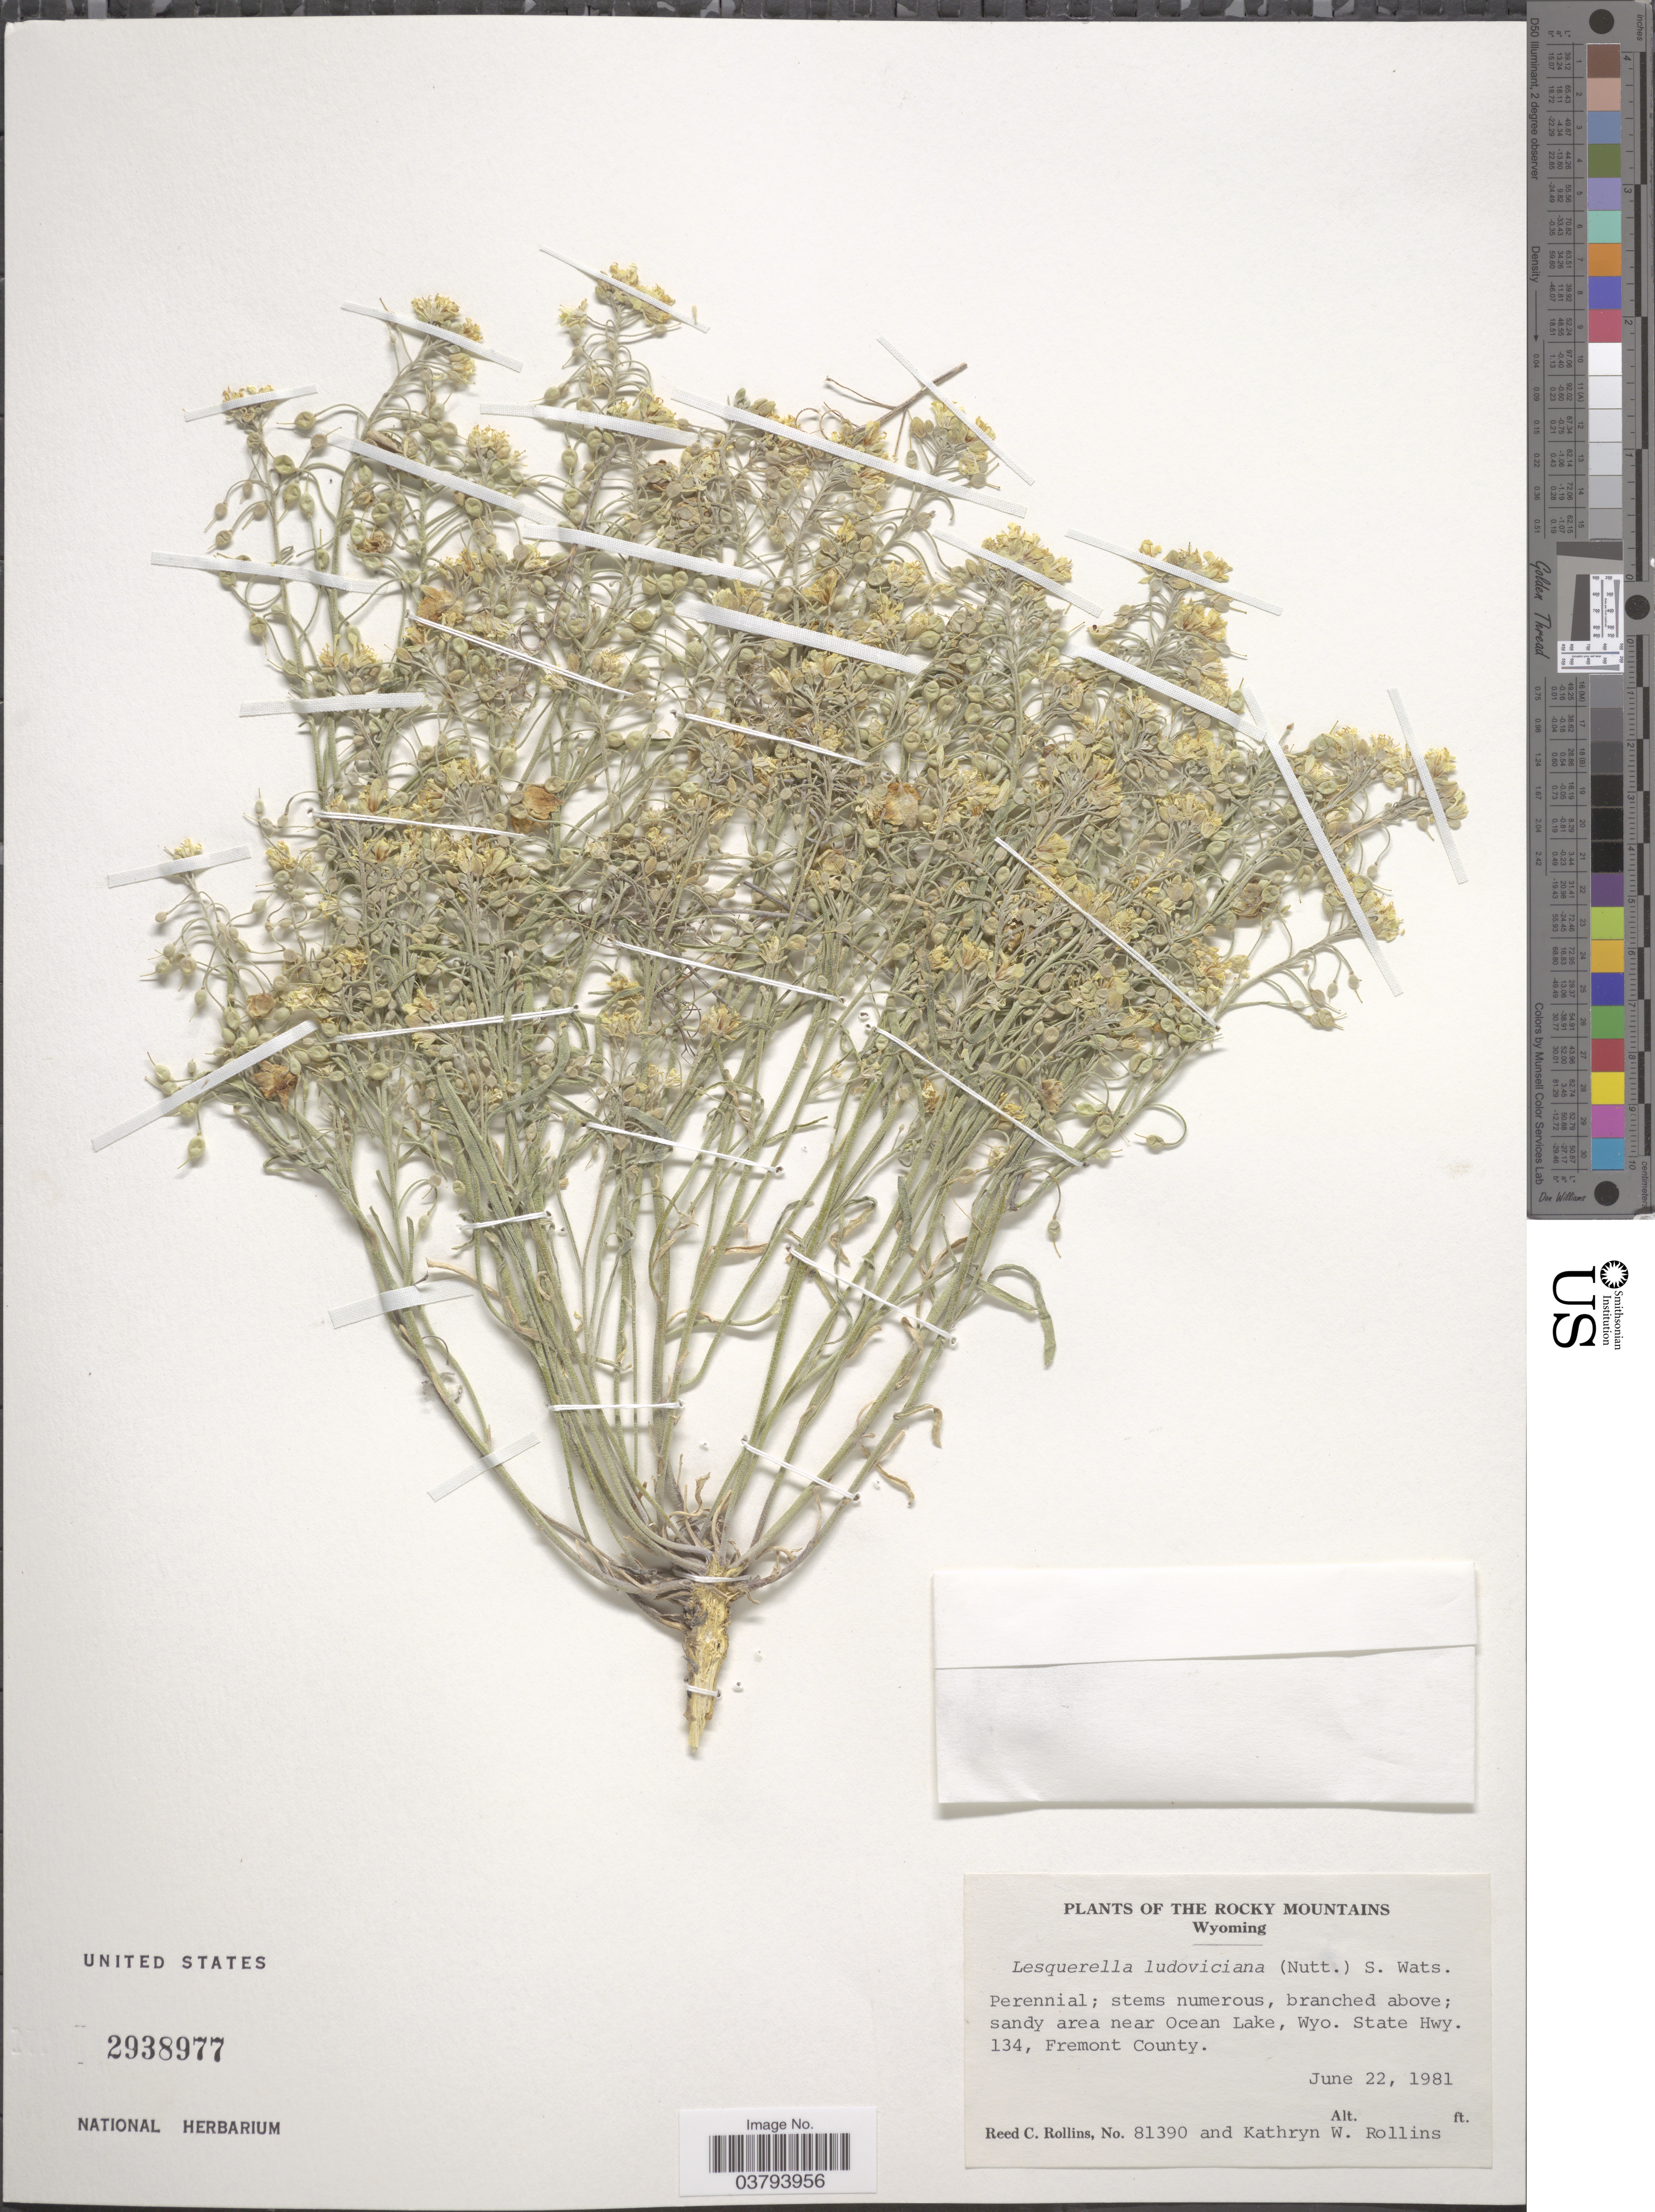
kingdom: Plantae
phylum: Tracheophyta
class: Magnoliopsida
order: Brassicales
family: Brassicaceae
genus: Lesquerella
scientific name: Lesquerella ludoviciana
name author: (Nutt.) S. Watson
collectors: R. C. Rollins & K. W. Rollins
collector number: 81390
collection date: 1981-06-22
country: United States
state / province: Wyoming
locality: The Rocky Mountains; sandy area near Ocean Lake, Wyo. State Hwy. 134, Fremont County.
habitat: sandy area near lake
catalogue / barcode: US 2938977